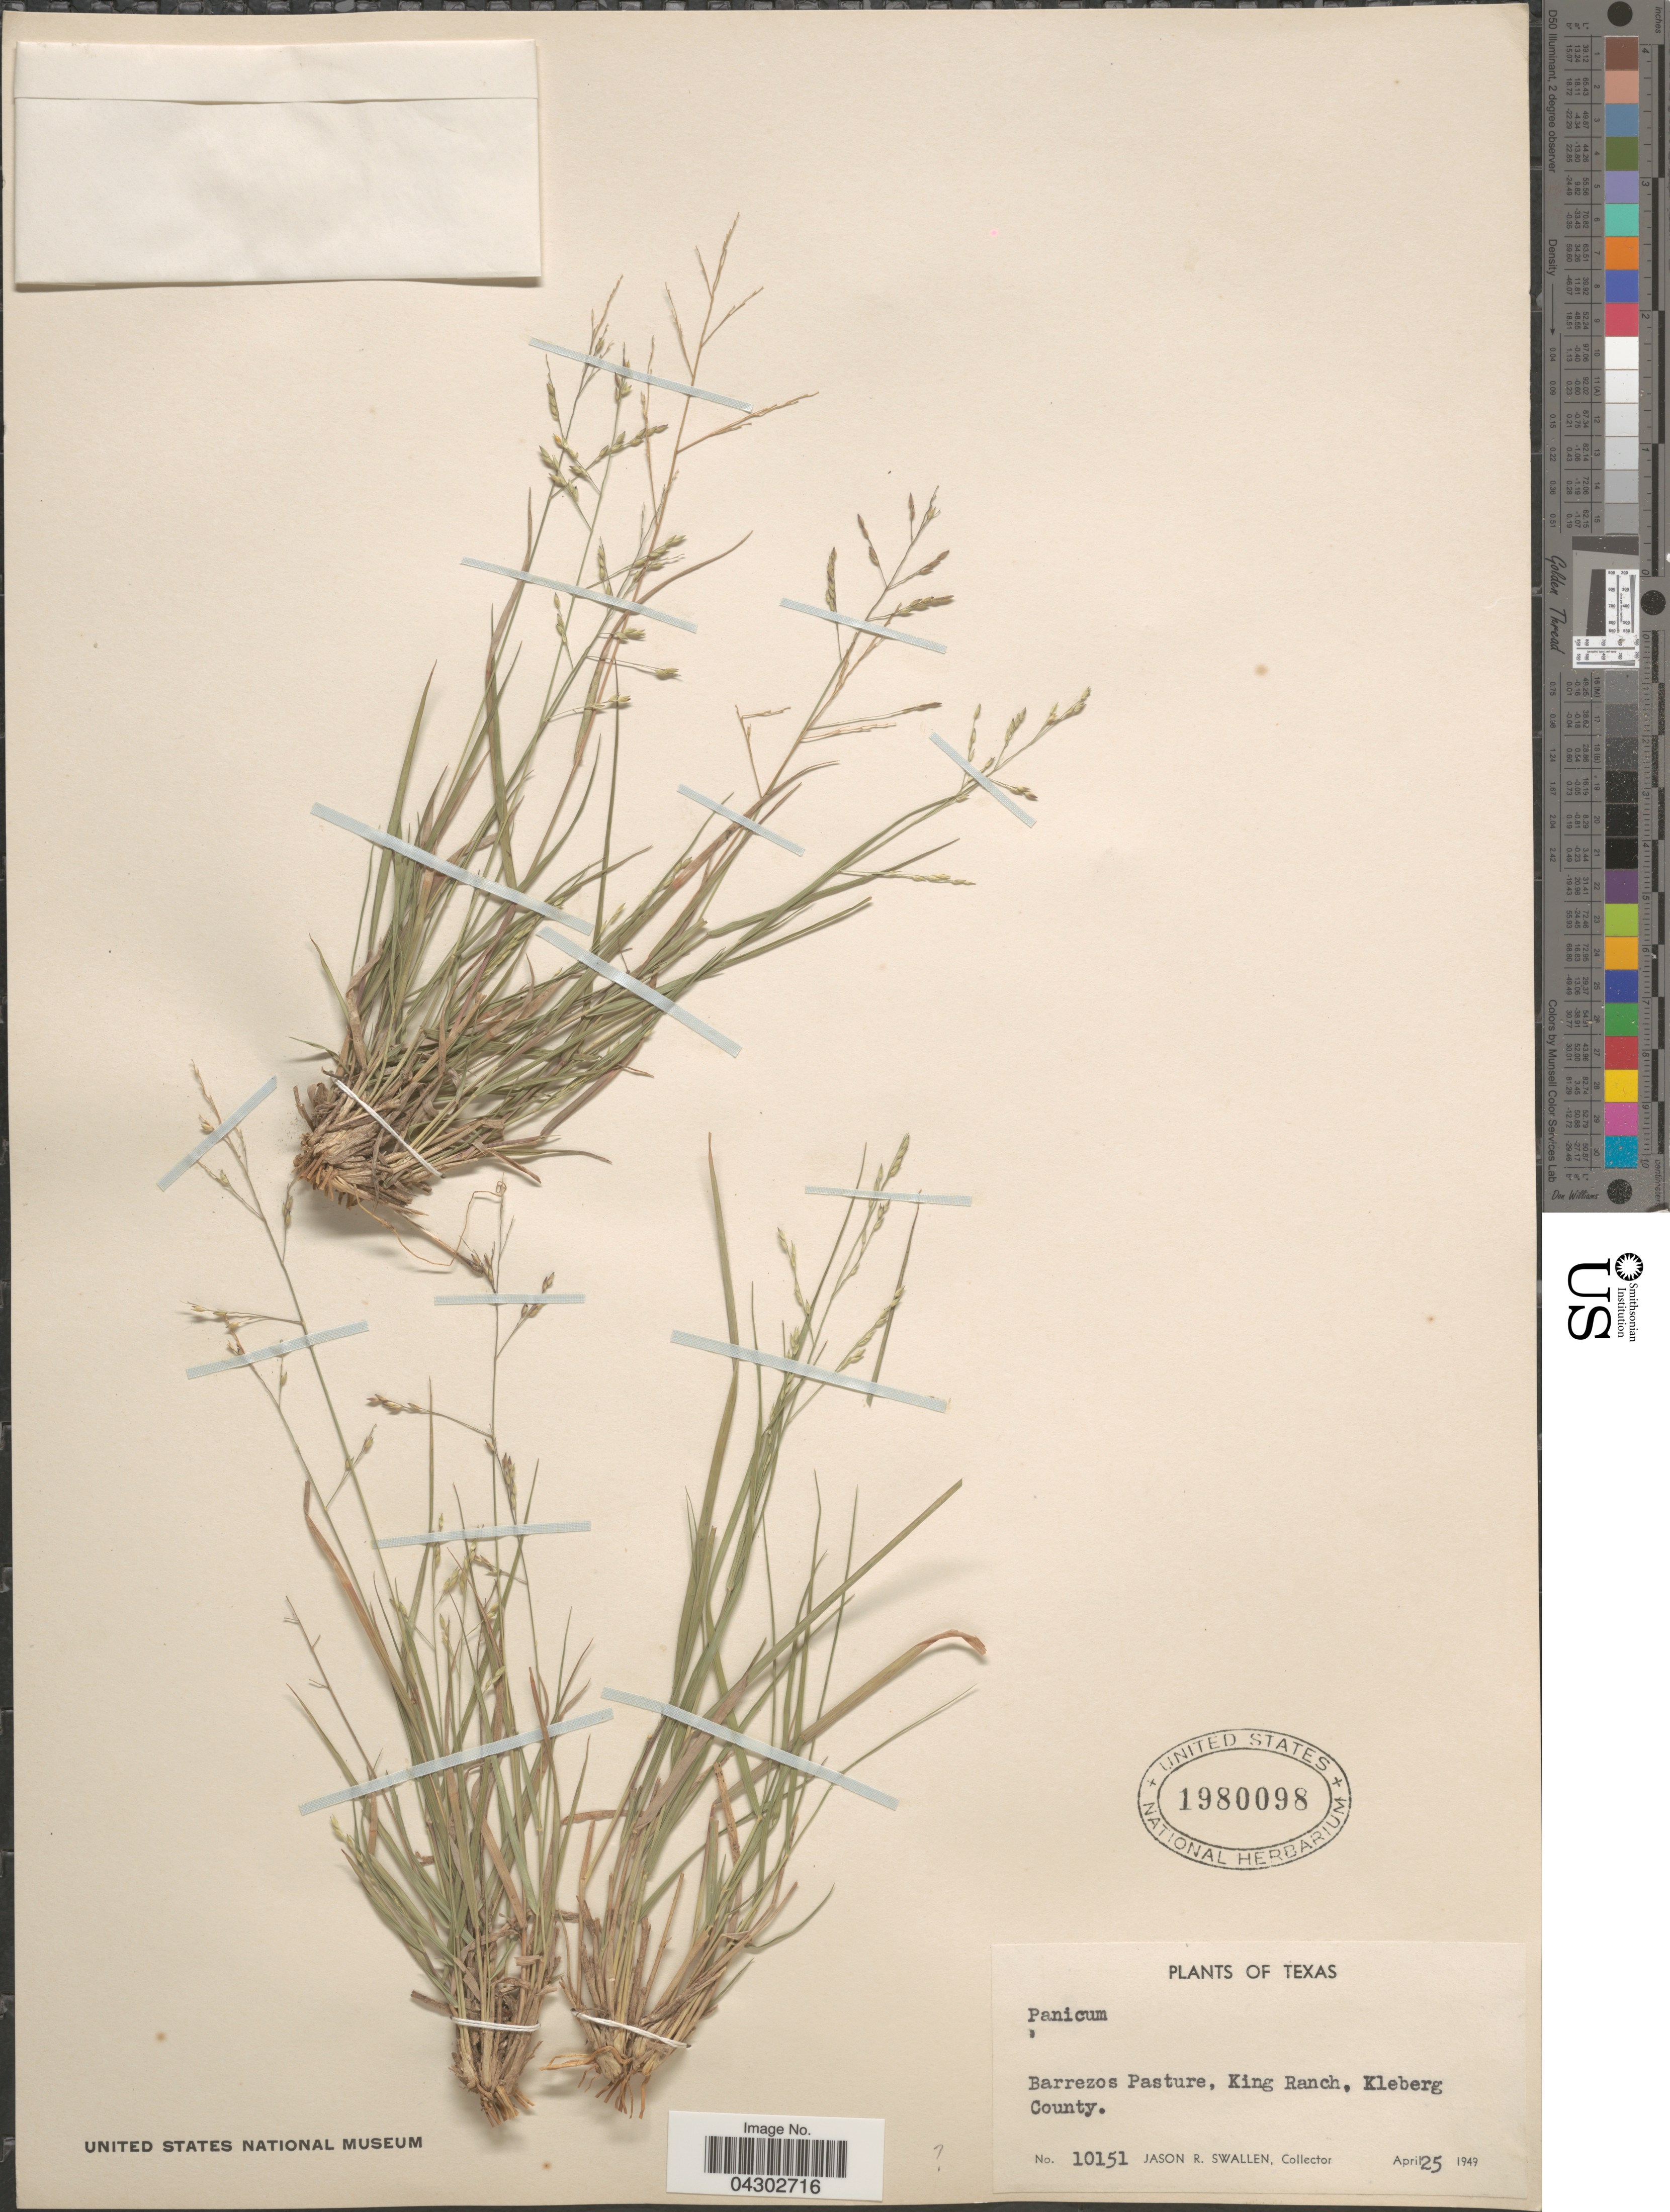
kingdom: Plantae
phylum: Tracheophyta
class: Liliopsida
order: Poales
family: Poaceae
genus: Panicum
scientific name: Panicum sp.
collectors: J. R. Swallen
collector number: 10151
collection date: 1949-04-25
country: United States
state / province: Texas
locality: Barrezos Pasture, King Ranch, Kleberg County.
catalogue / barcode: US 1980098